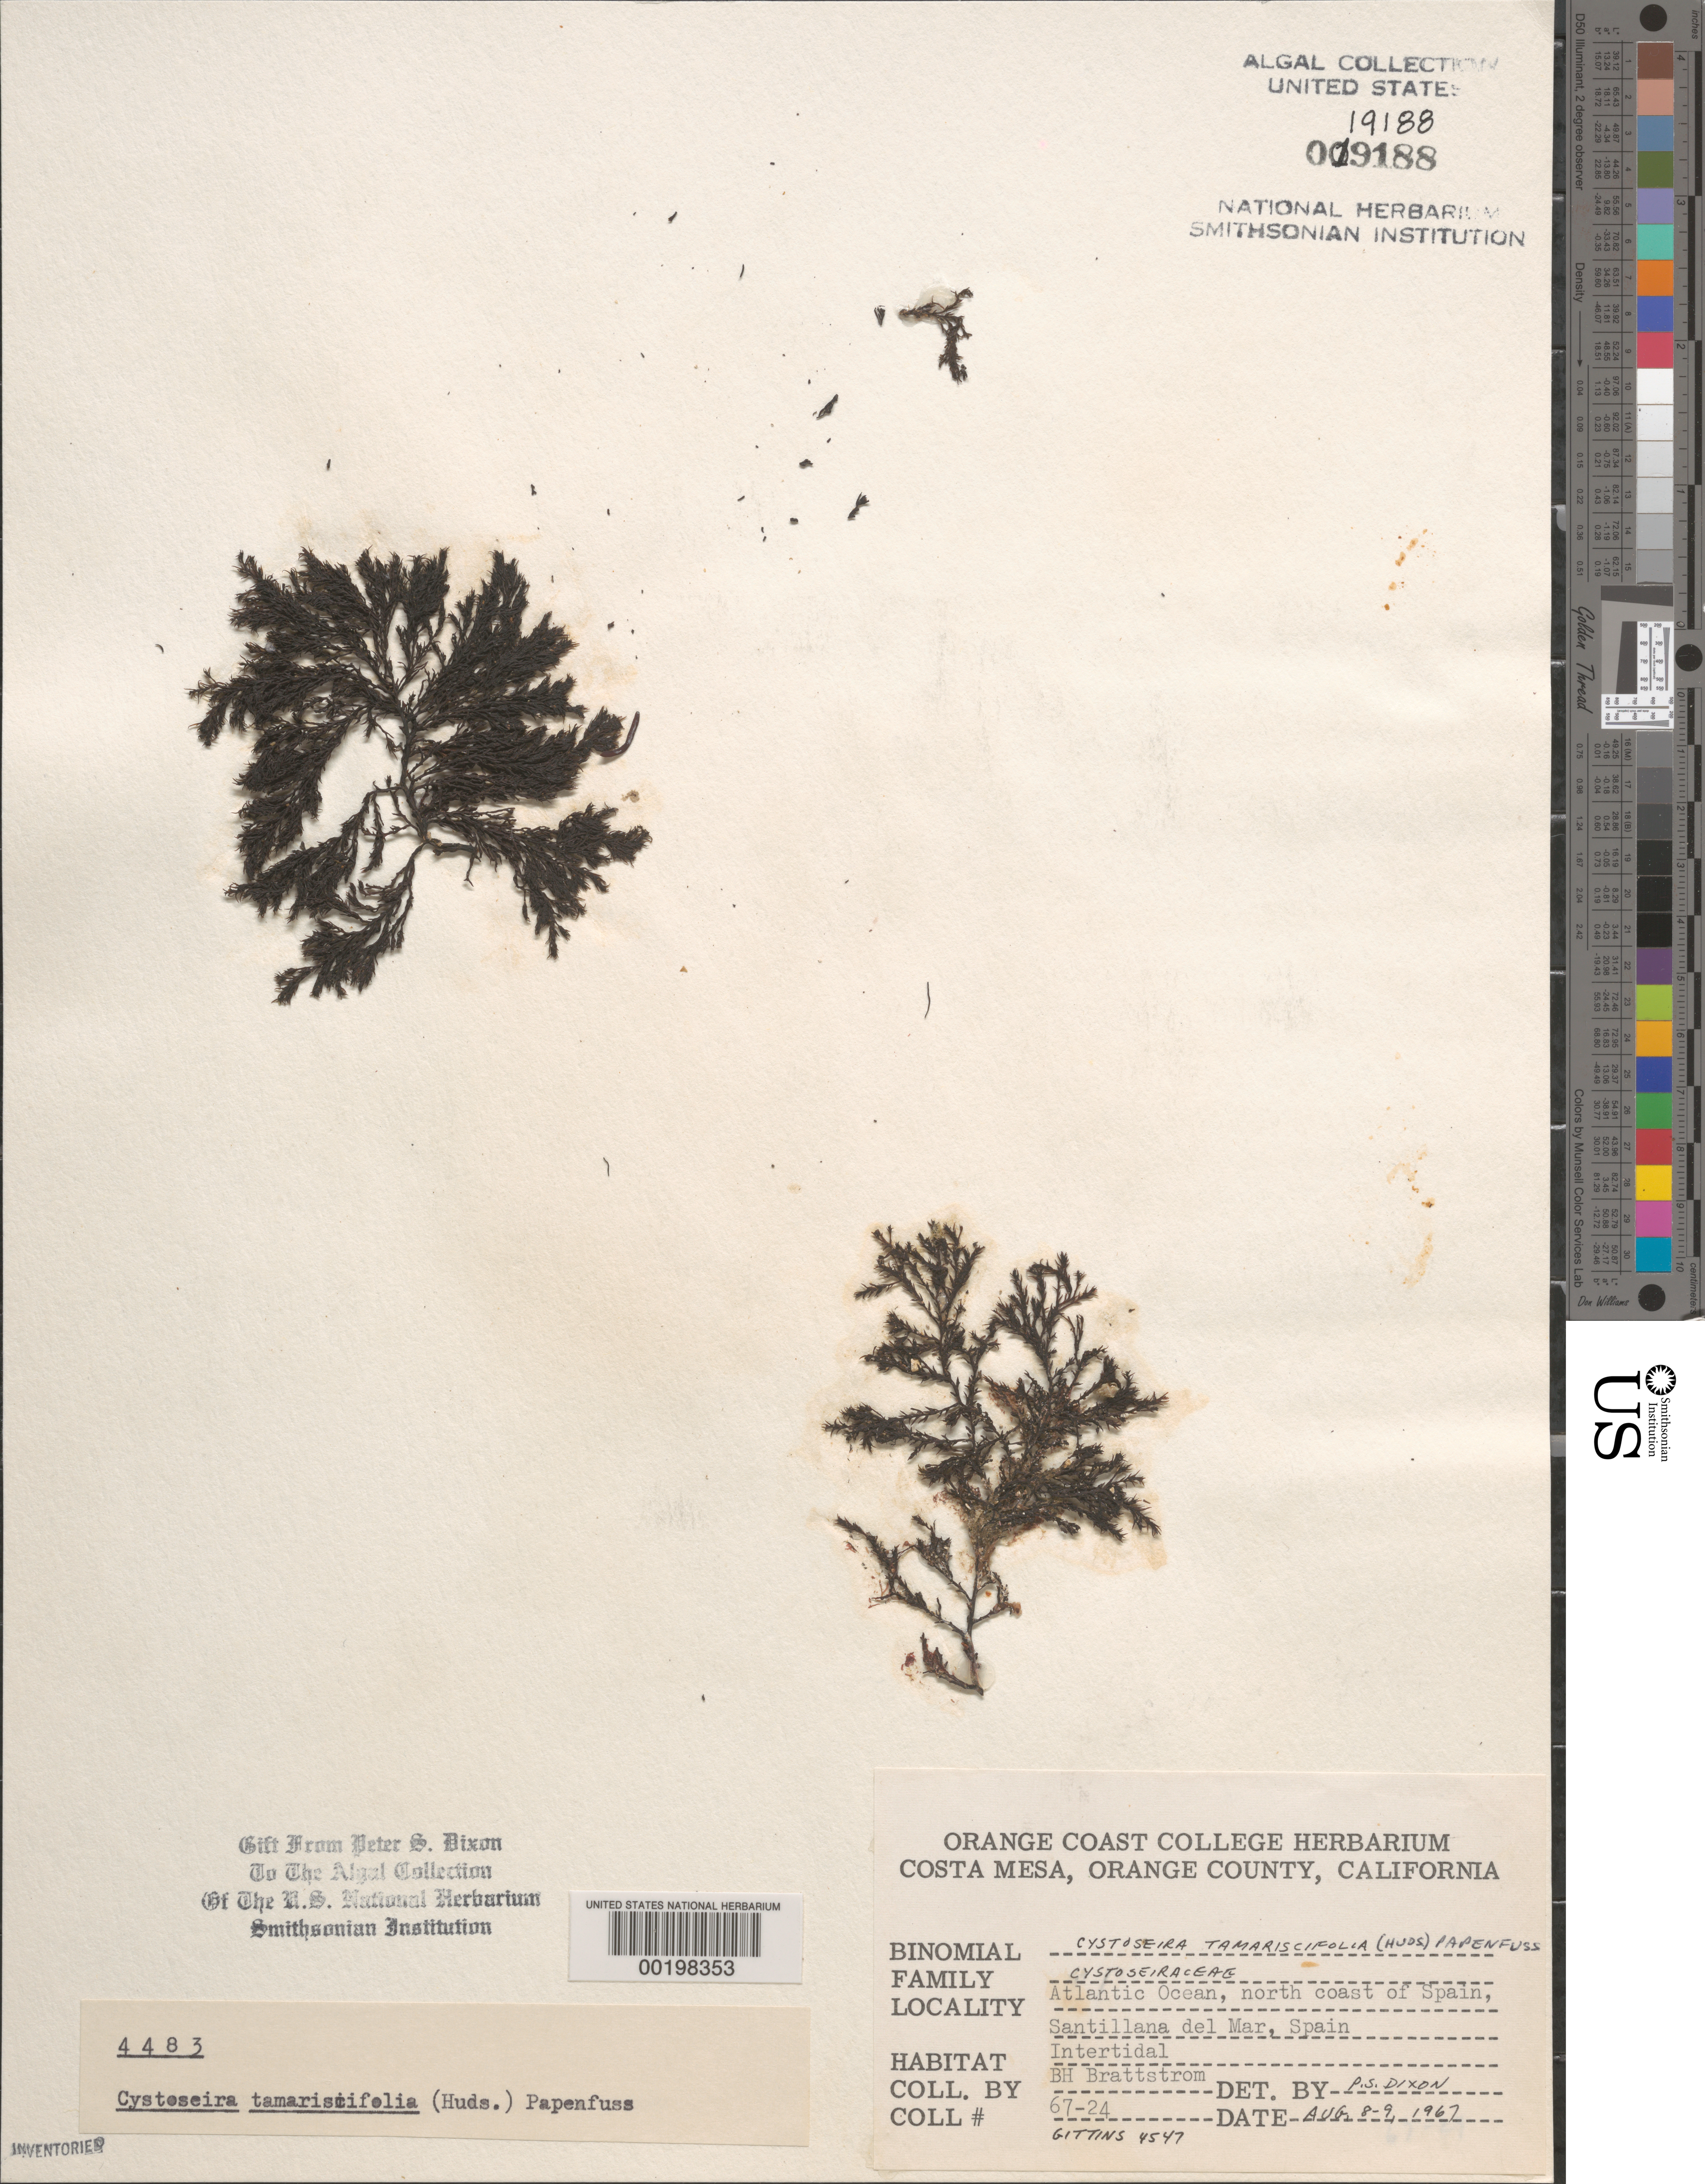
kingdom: Chromista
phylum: Ochrophyta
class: Phaeophyceae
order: Fucales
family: Sargassaceae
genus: Cystoseira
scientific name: Cystoseira tamariscifolia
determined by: Dixon, P. S.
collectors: B. Brattstrom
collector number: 67-24 & BTG 4577 & PSD 4483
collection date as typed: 08 Aug 1967 TO 09 Aug 1967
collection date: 1967-08-08/1967-08-09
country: Spain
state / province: Cantabria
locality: Santillana del mar. Santander.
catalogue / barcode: US 19188